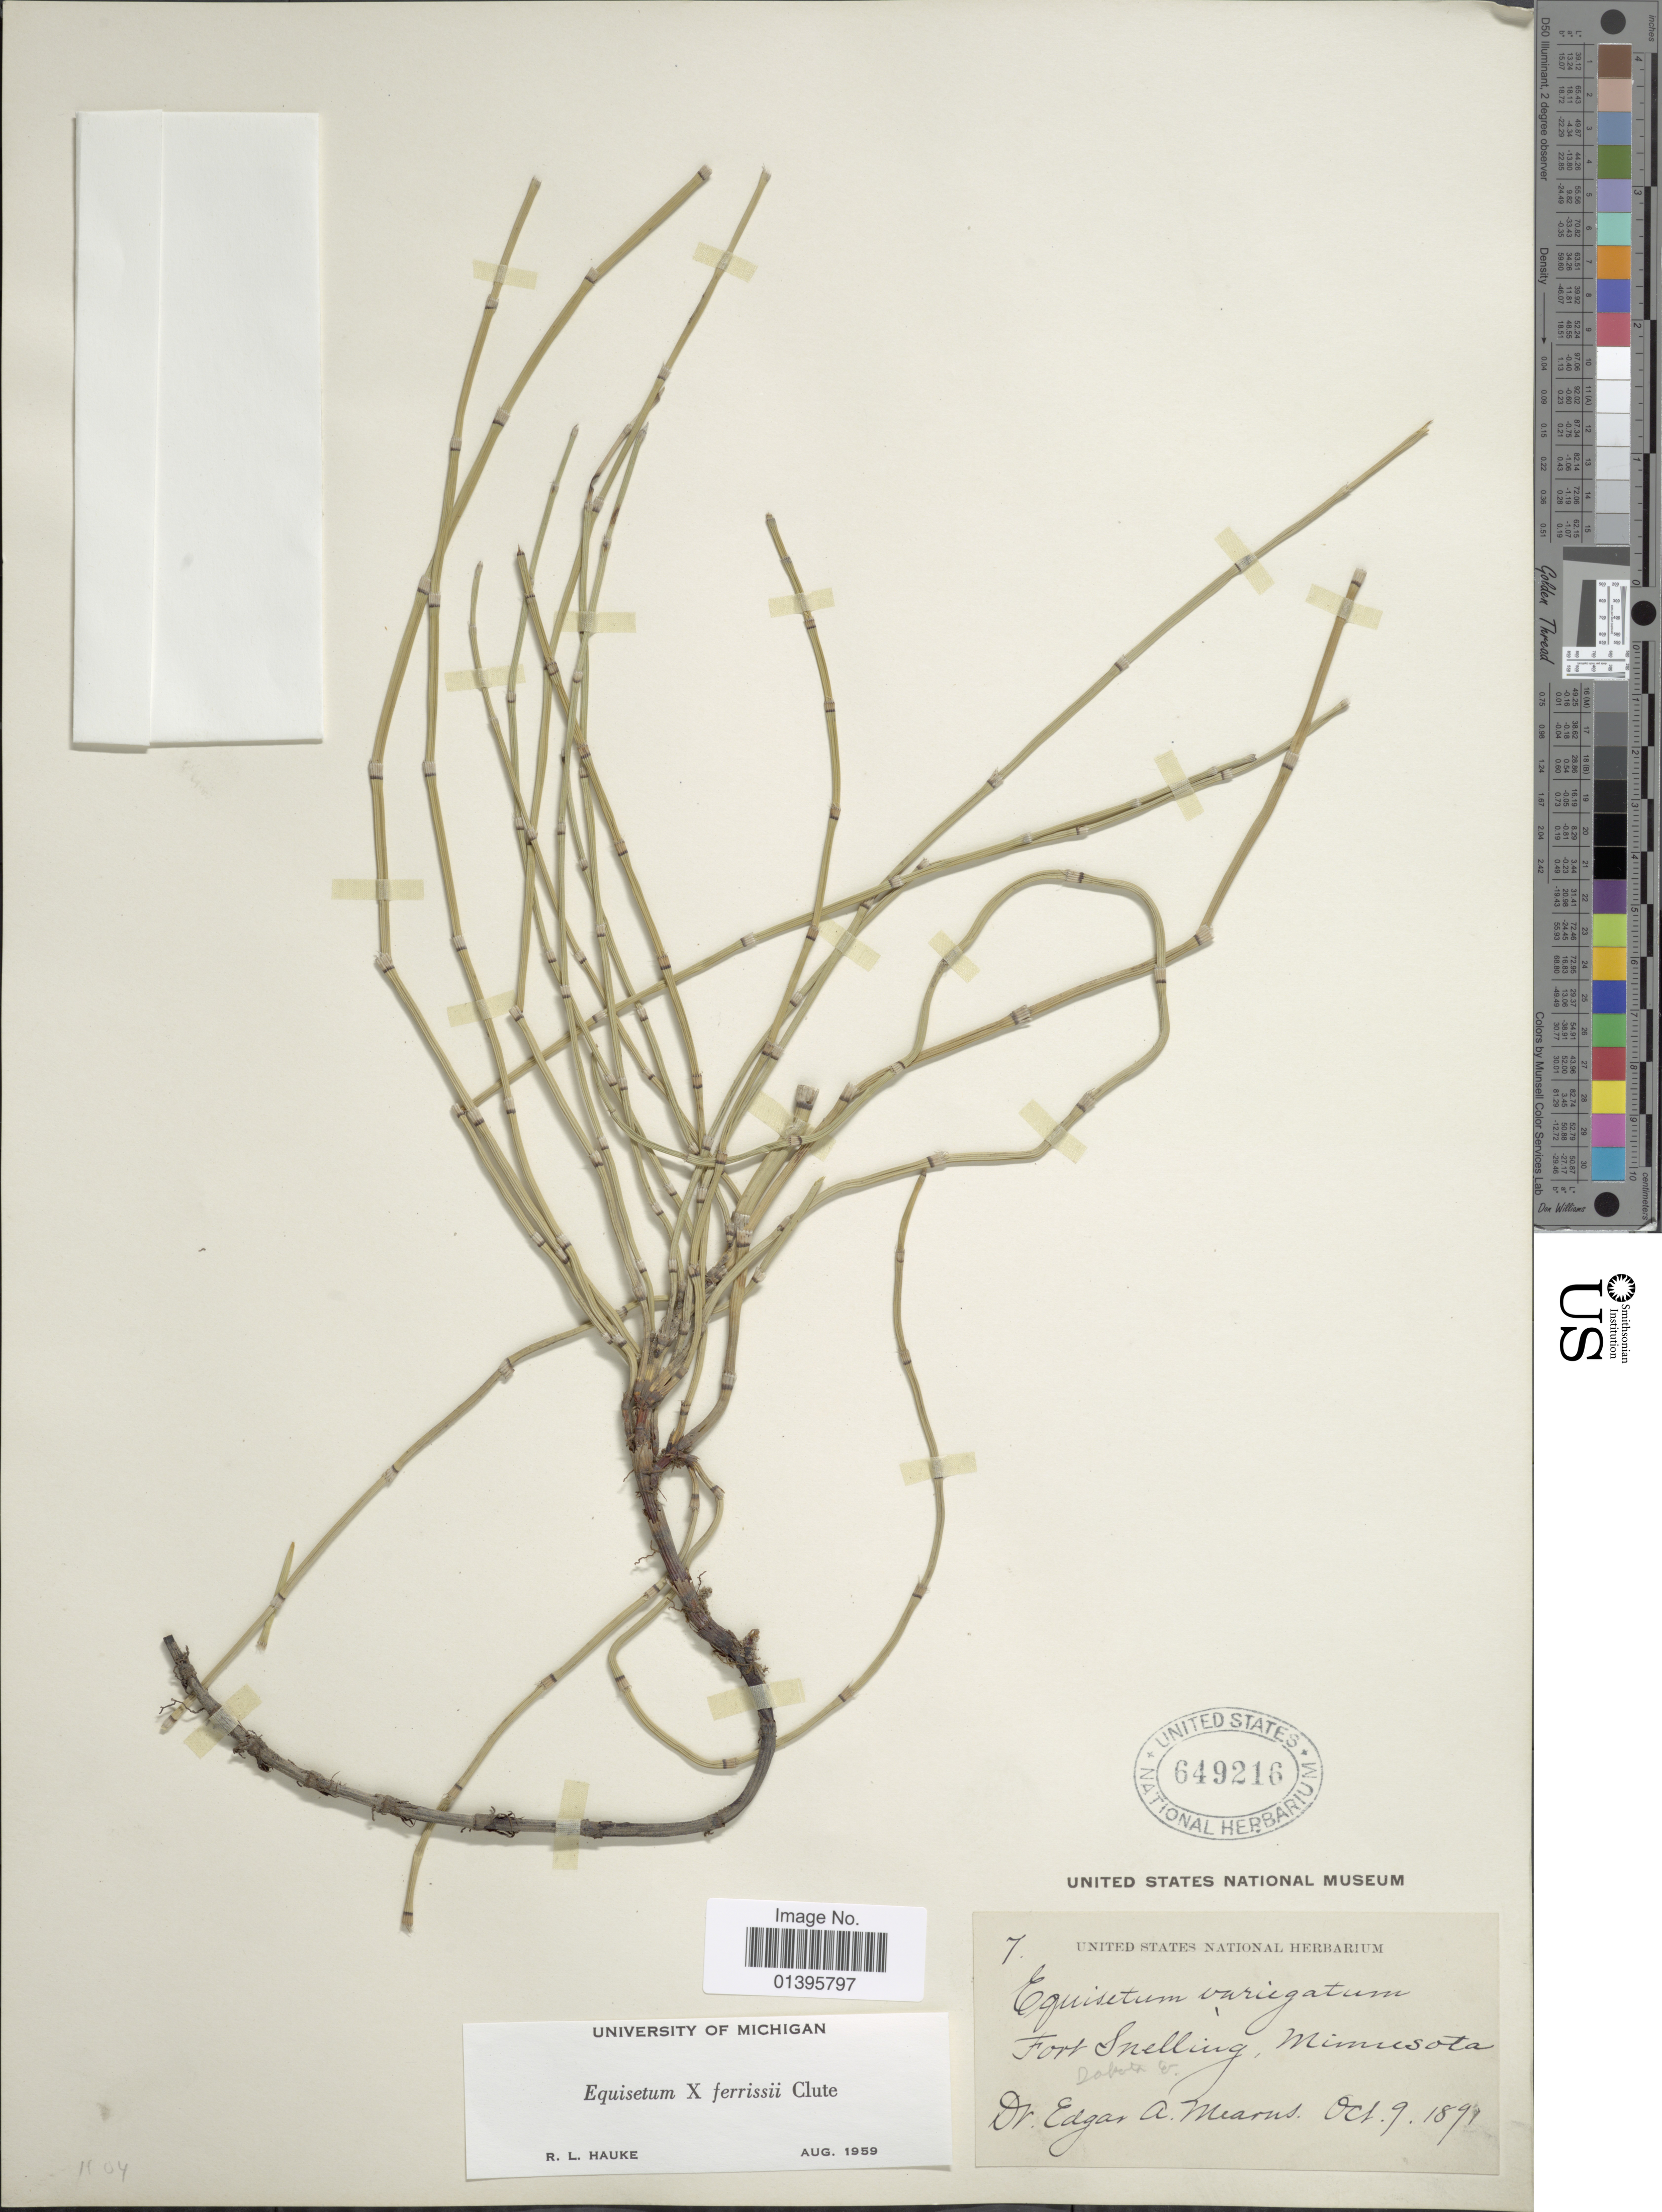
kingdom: Plantae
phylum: Tracheophyta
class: Polypodiopsida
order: Equisetales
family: Equisetaceae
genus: Equisetum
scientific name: Equisetum x ferrissii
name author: Clute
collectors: E. A. Mearns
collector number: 7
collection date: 1891-10-09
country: United States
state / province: Minnesota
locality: Fort Snelling, Dabota Co.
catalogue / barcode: US 649216